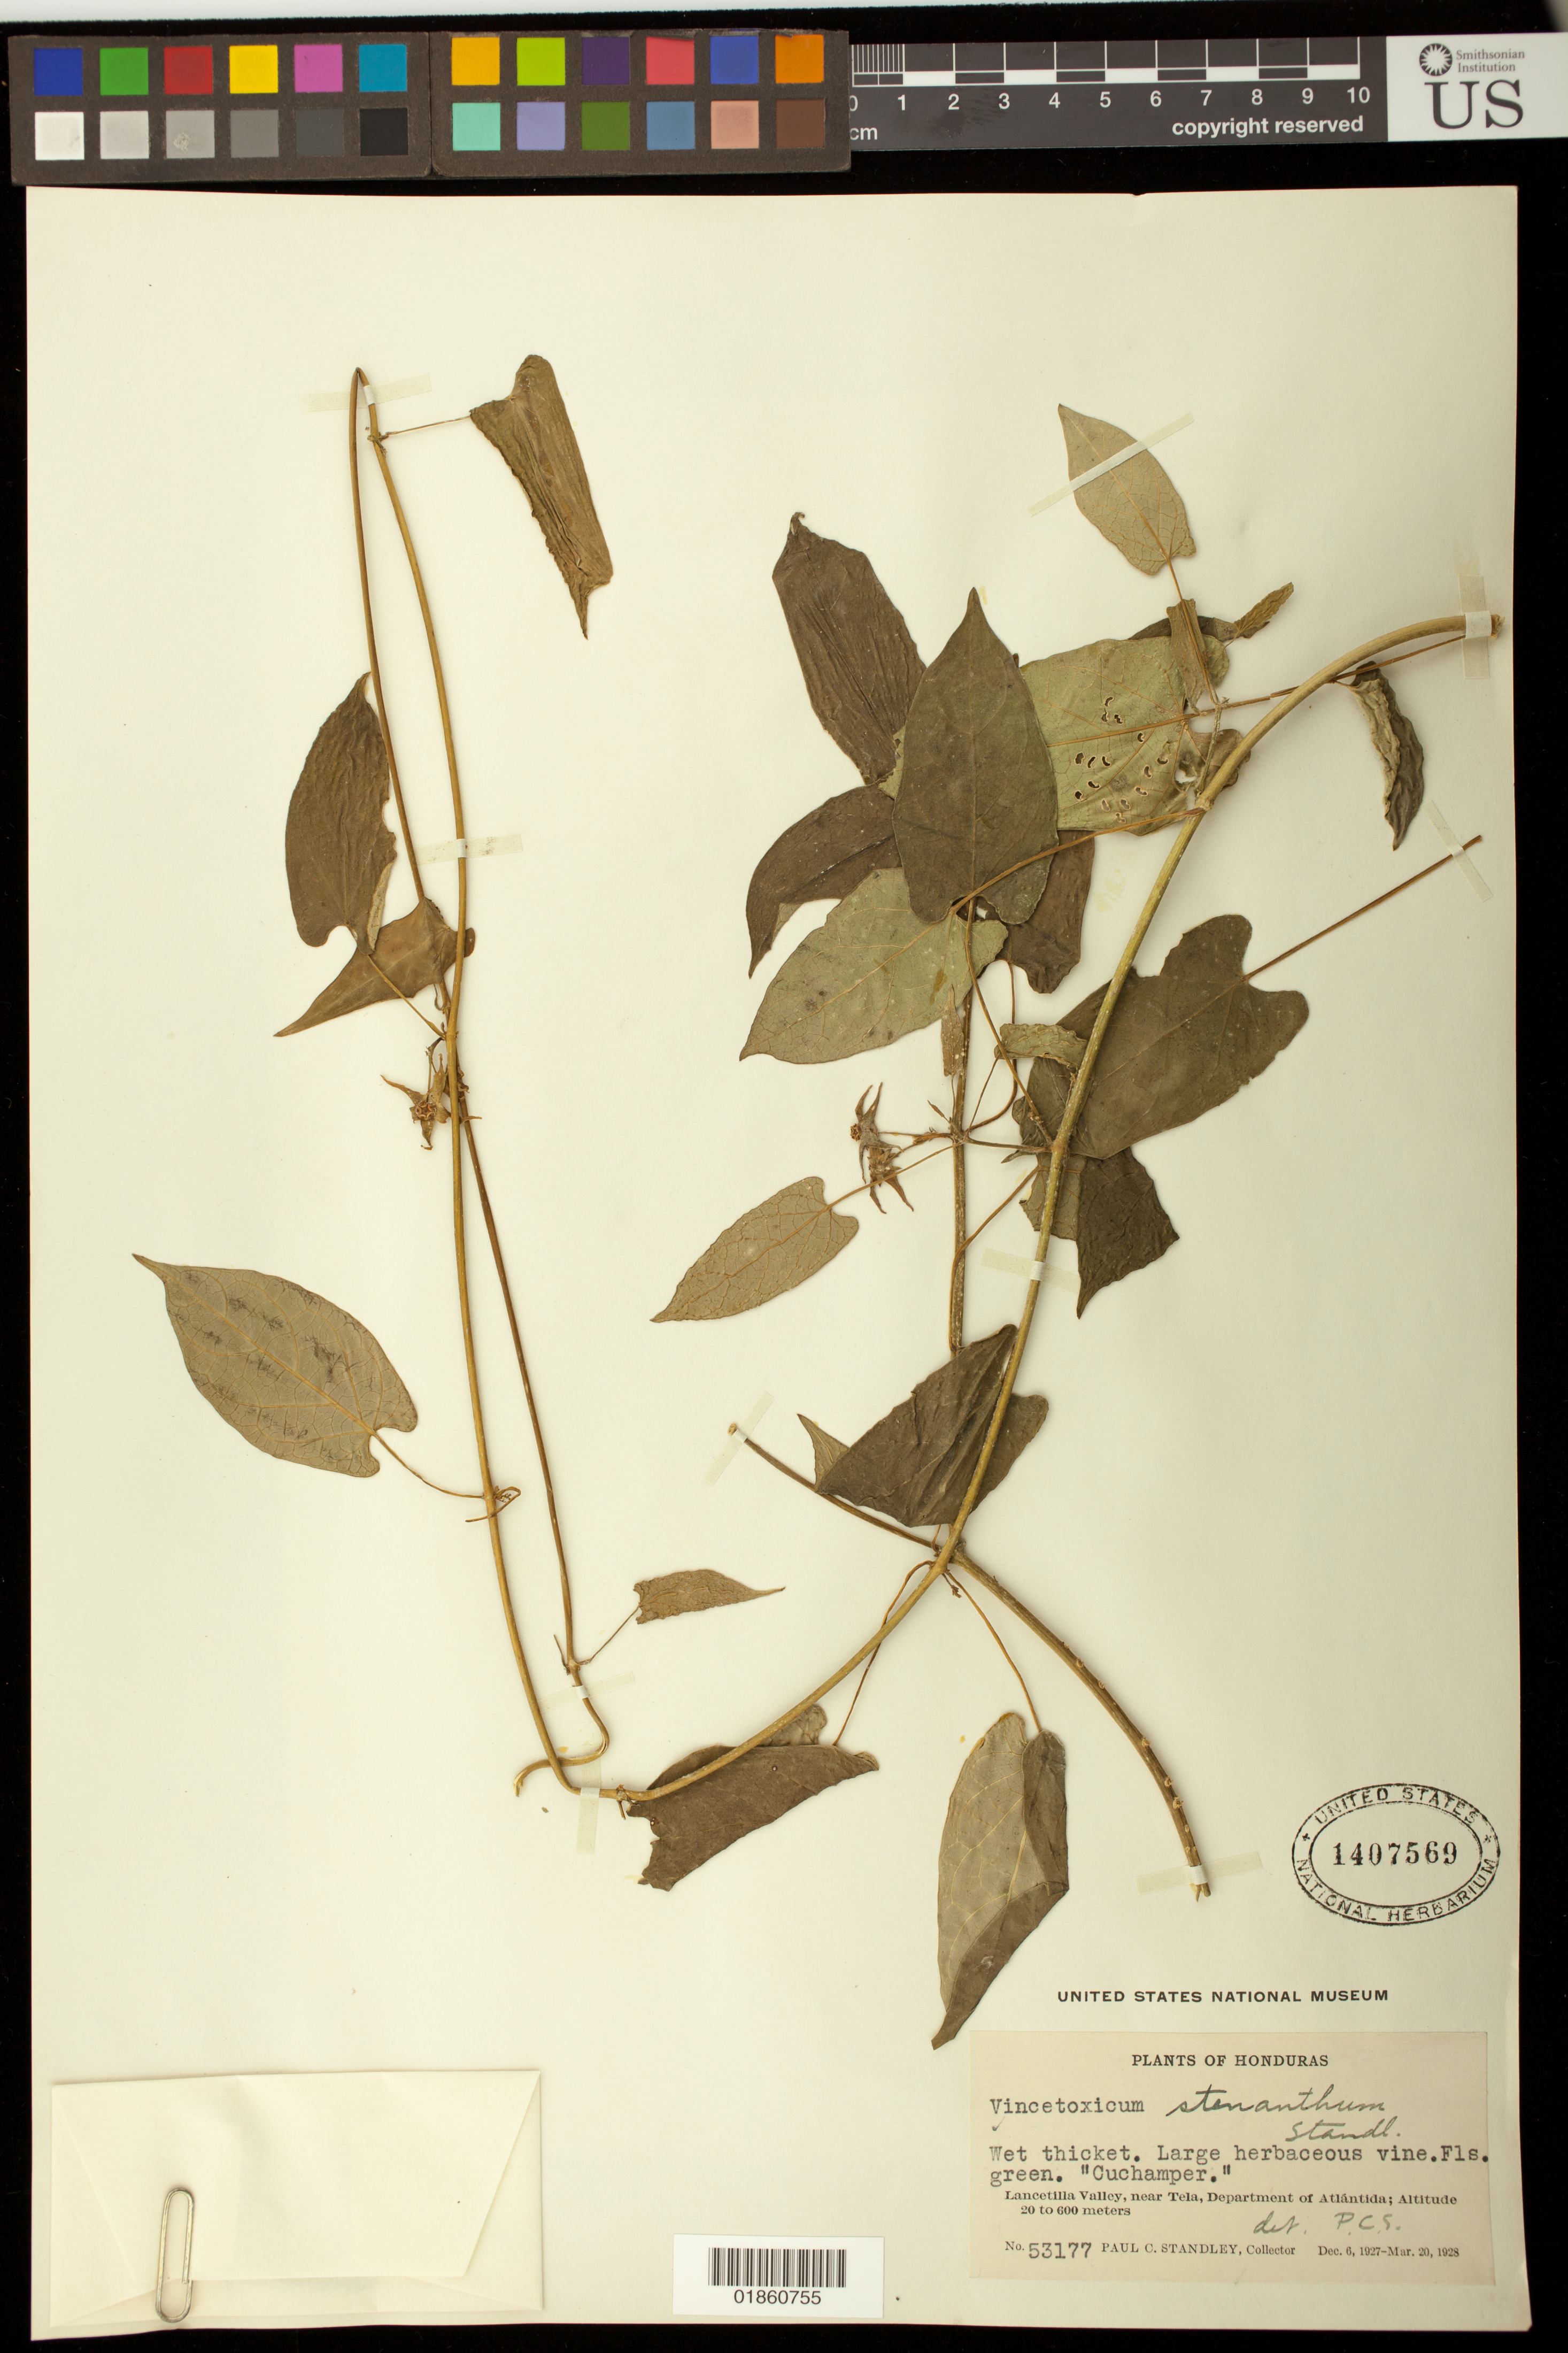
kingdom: Plantae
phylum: Tracheophyta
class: Magnoliopsida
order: Gentianales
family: Apocynaceae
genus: Gonolobus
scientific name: Gonolobus stenanthus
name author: (Standl.) Woodson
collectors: P. C. Standley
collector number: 53177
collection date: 1927-12-06/1928-03-20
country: Honduras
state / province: Atlántida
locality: Lancetilla Valley, near Tela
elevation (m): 20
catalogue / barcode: US 1407569